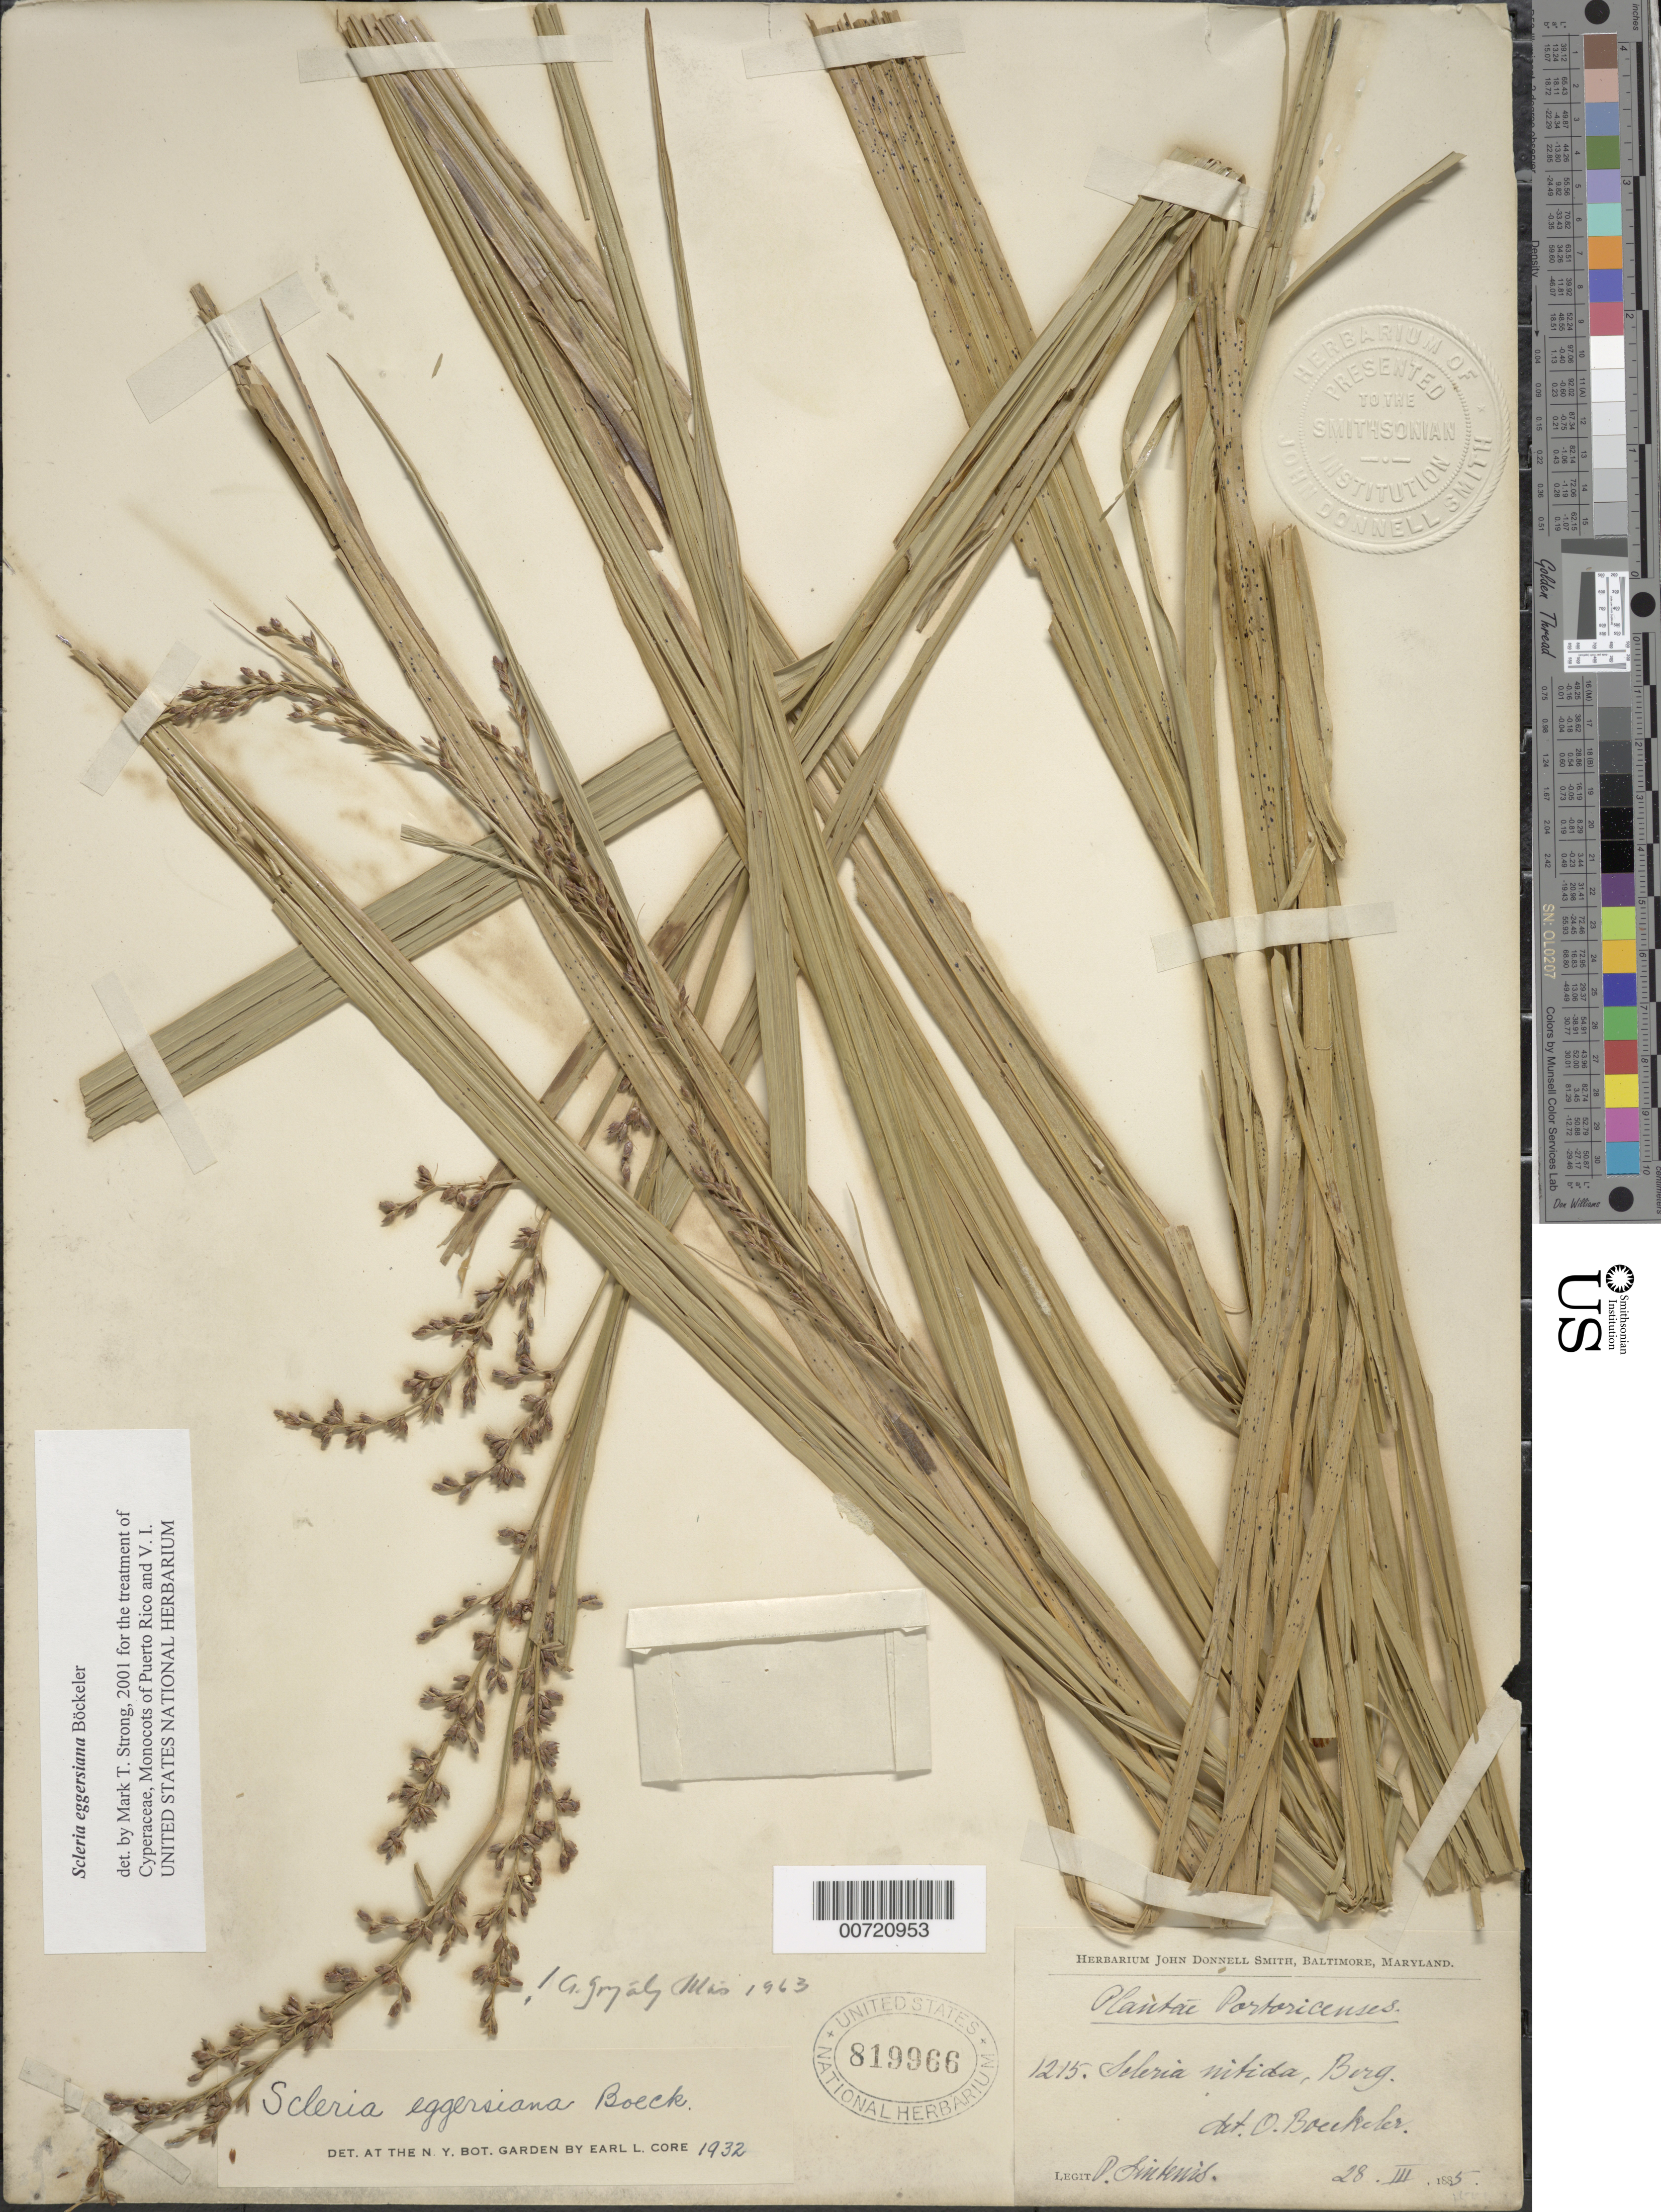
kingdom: Plantae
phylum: Tracheophyta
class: Liliopsida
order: Poales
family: Cyperaceae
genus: Scleria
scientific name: Scleria eggersiana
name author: Boeckeler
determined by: Strong, M. T., (US), Smithsonian Institution - National Museum of Natural History (UNITED STATES)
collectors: P. Sintenis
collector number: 1215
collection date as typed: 28 Mar 1885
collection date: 1885-03-28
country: Puerto Rico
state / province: Bayamón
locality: Bayamón.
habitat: In paludosis sylvae ad Pueblo-Viejo.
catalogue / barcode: US 819966